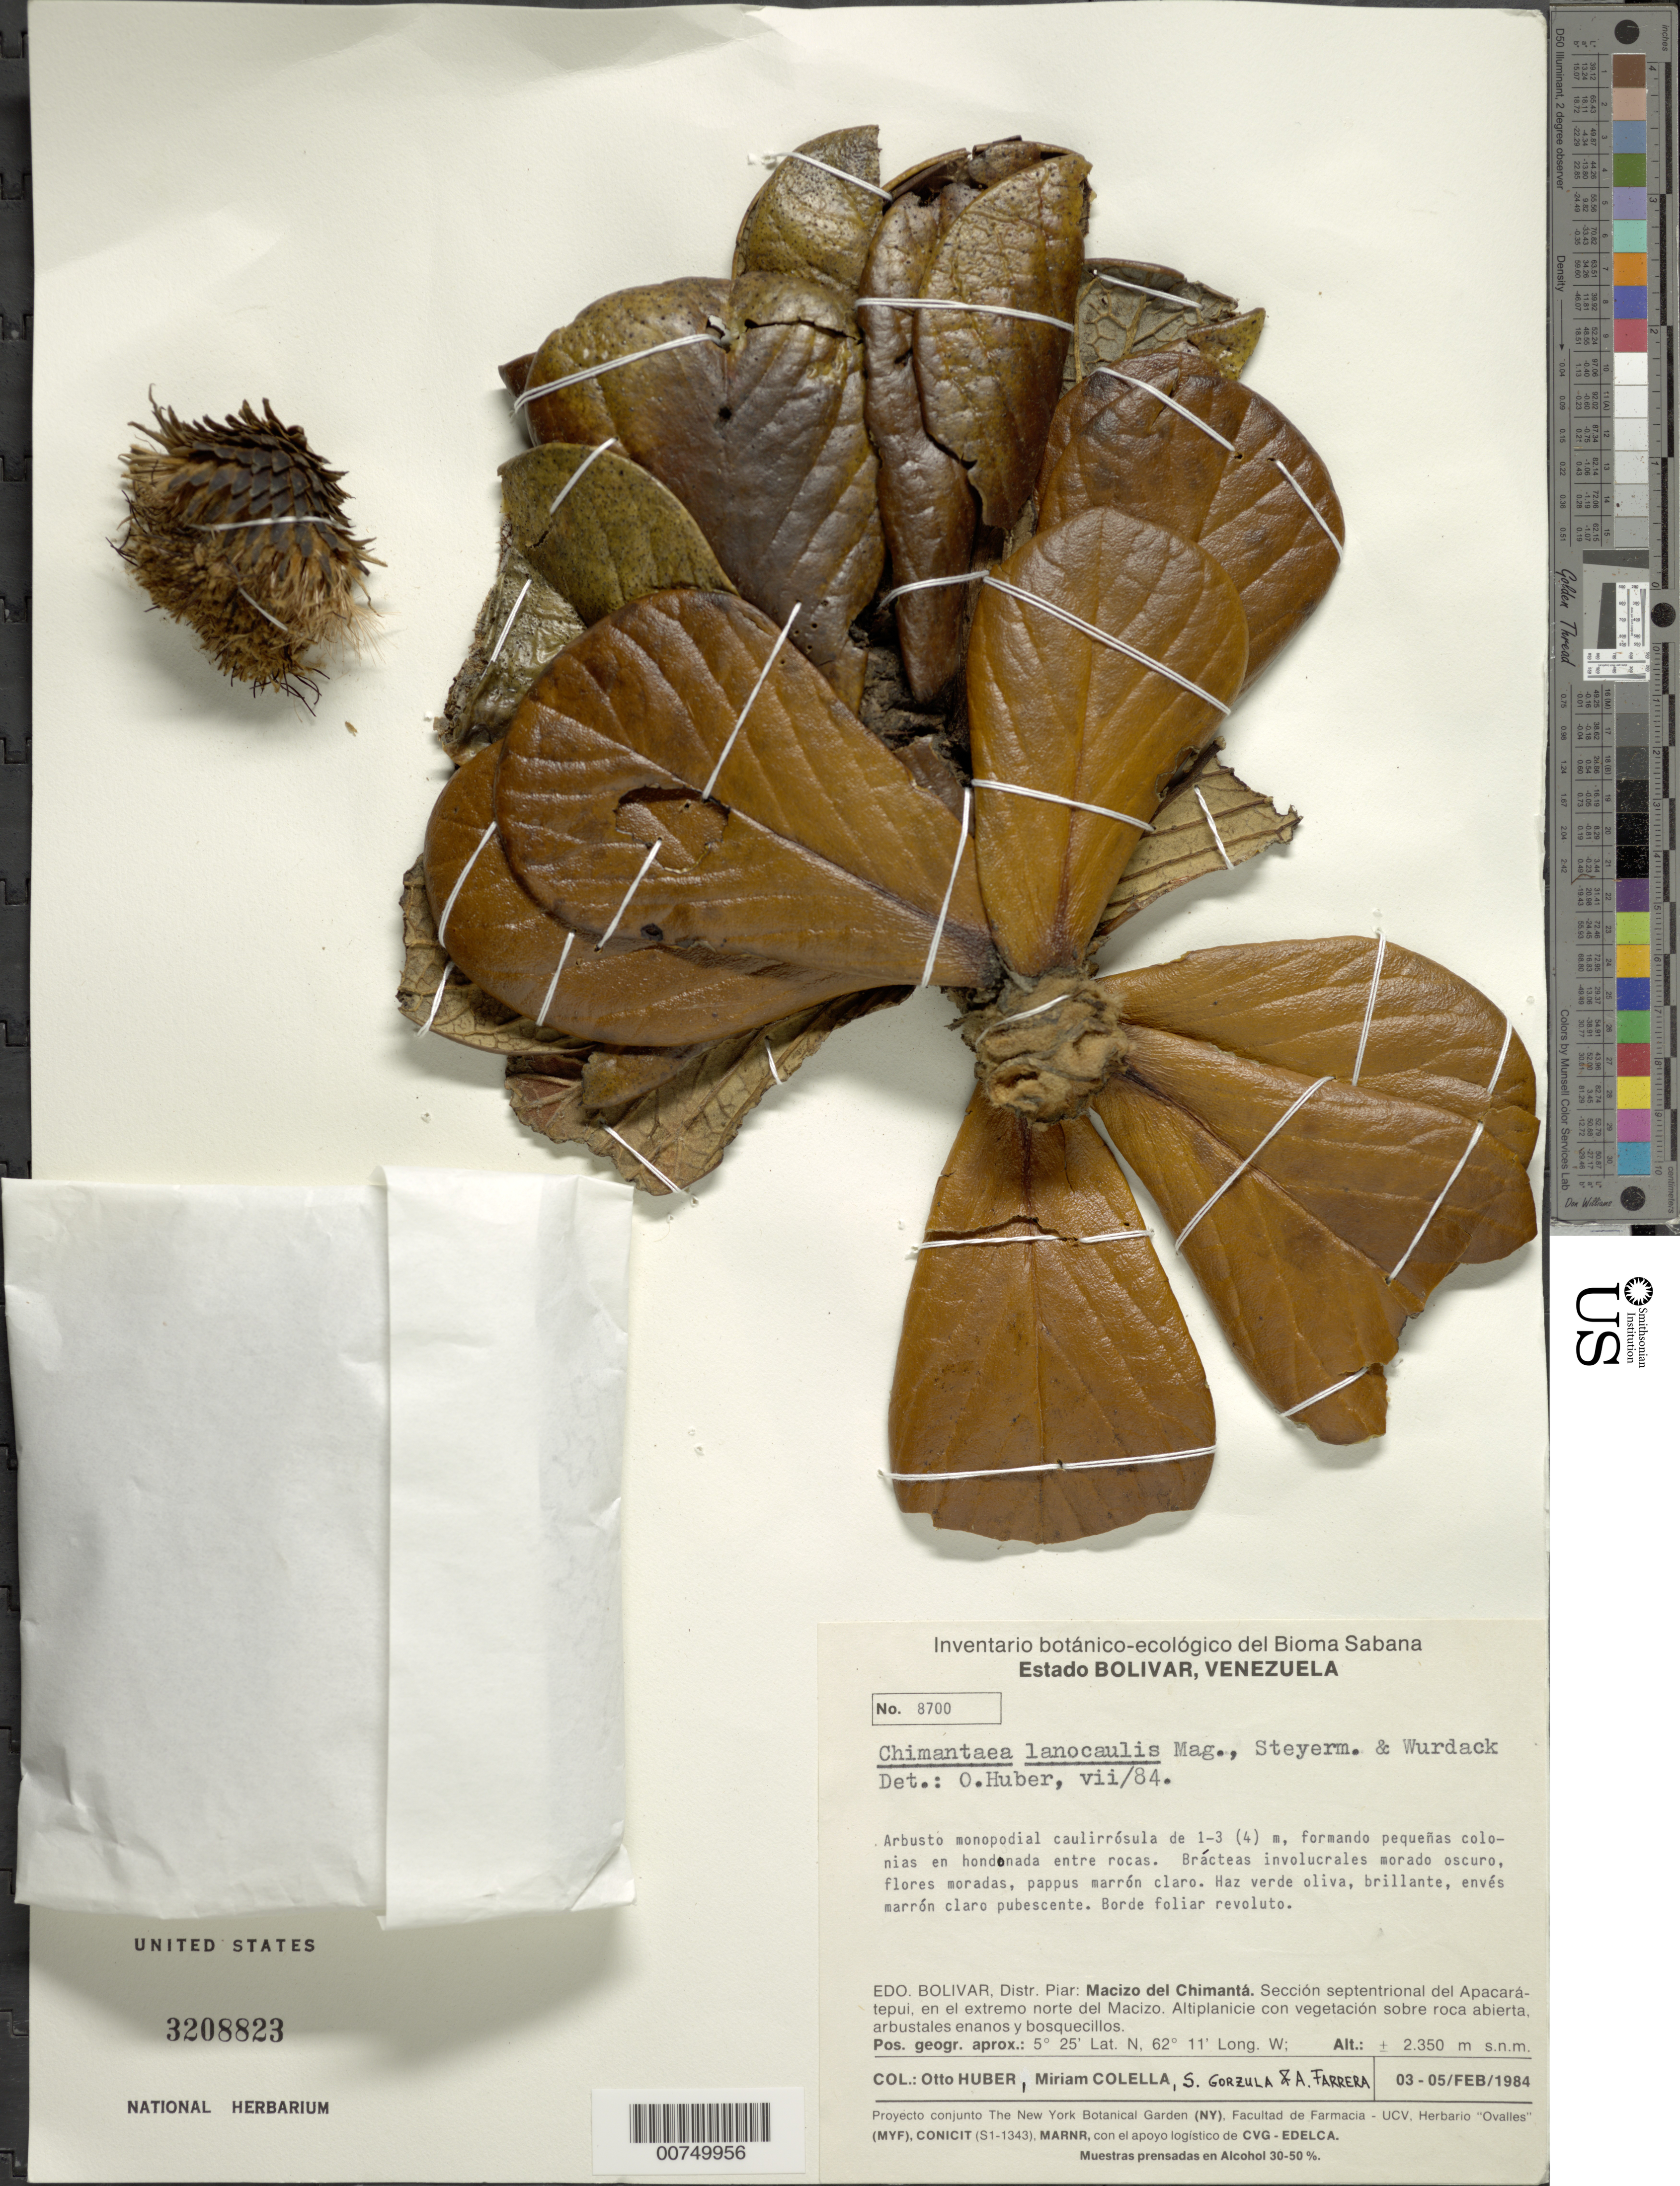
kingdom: Plantae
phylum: Tracheophyta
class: Magnoliopsida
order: Asterales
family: Asteraceae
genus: Chimantaea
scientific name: Chimantaea lanocaulis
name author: Maguire et al.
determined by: Huber, Otto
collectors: O. Huber, M. Colella, S. Gorzuela & A. Farrera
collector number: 8700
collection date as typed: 3-Feb-84 to 5-Feb-84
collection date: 1984-02-03/1984-02-05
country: Venezuela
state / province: Bolívar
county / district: Piar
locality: Macizo del Chimantá, sección septentríonal del Abacapá-tepuí, en el extremo norte del Macizo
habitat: Altiplanicie con vegetación sobre roca abierta, arbustales enanos y bosquecillos.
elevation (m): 2350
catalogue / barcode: US 3208823